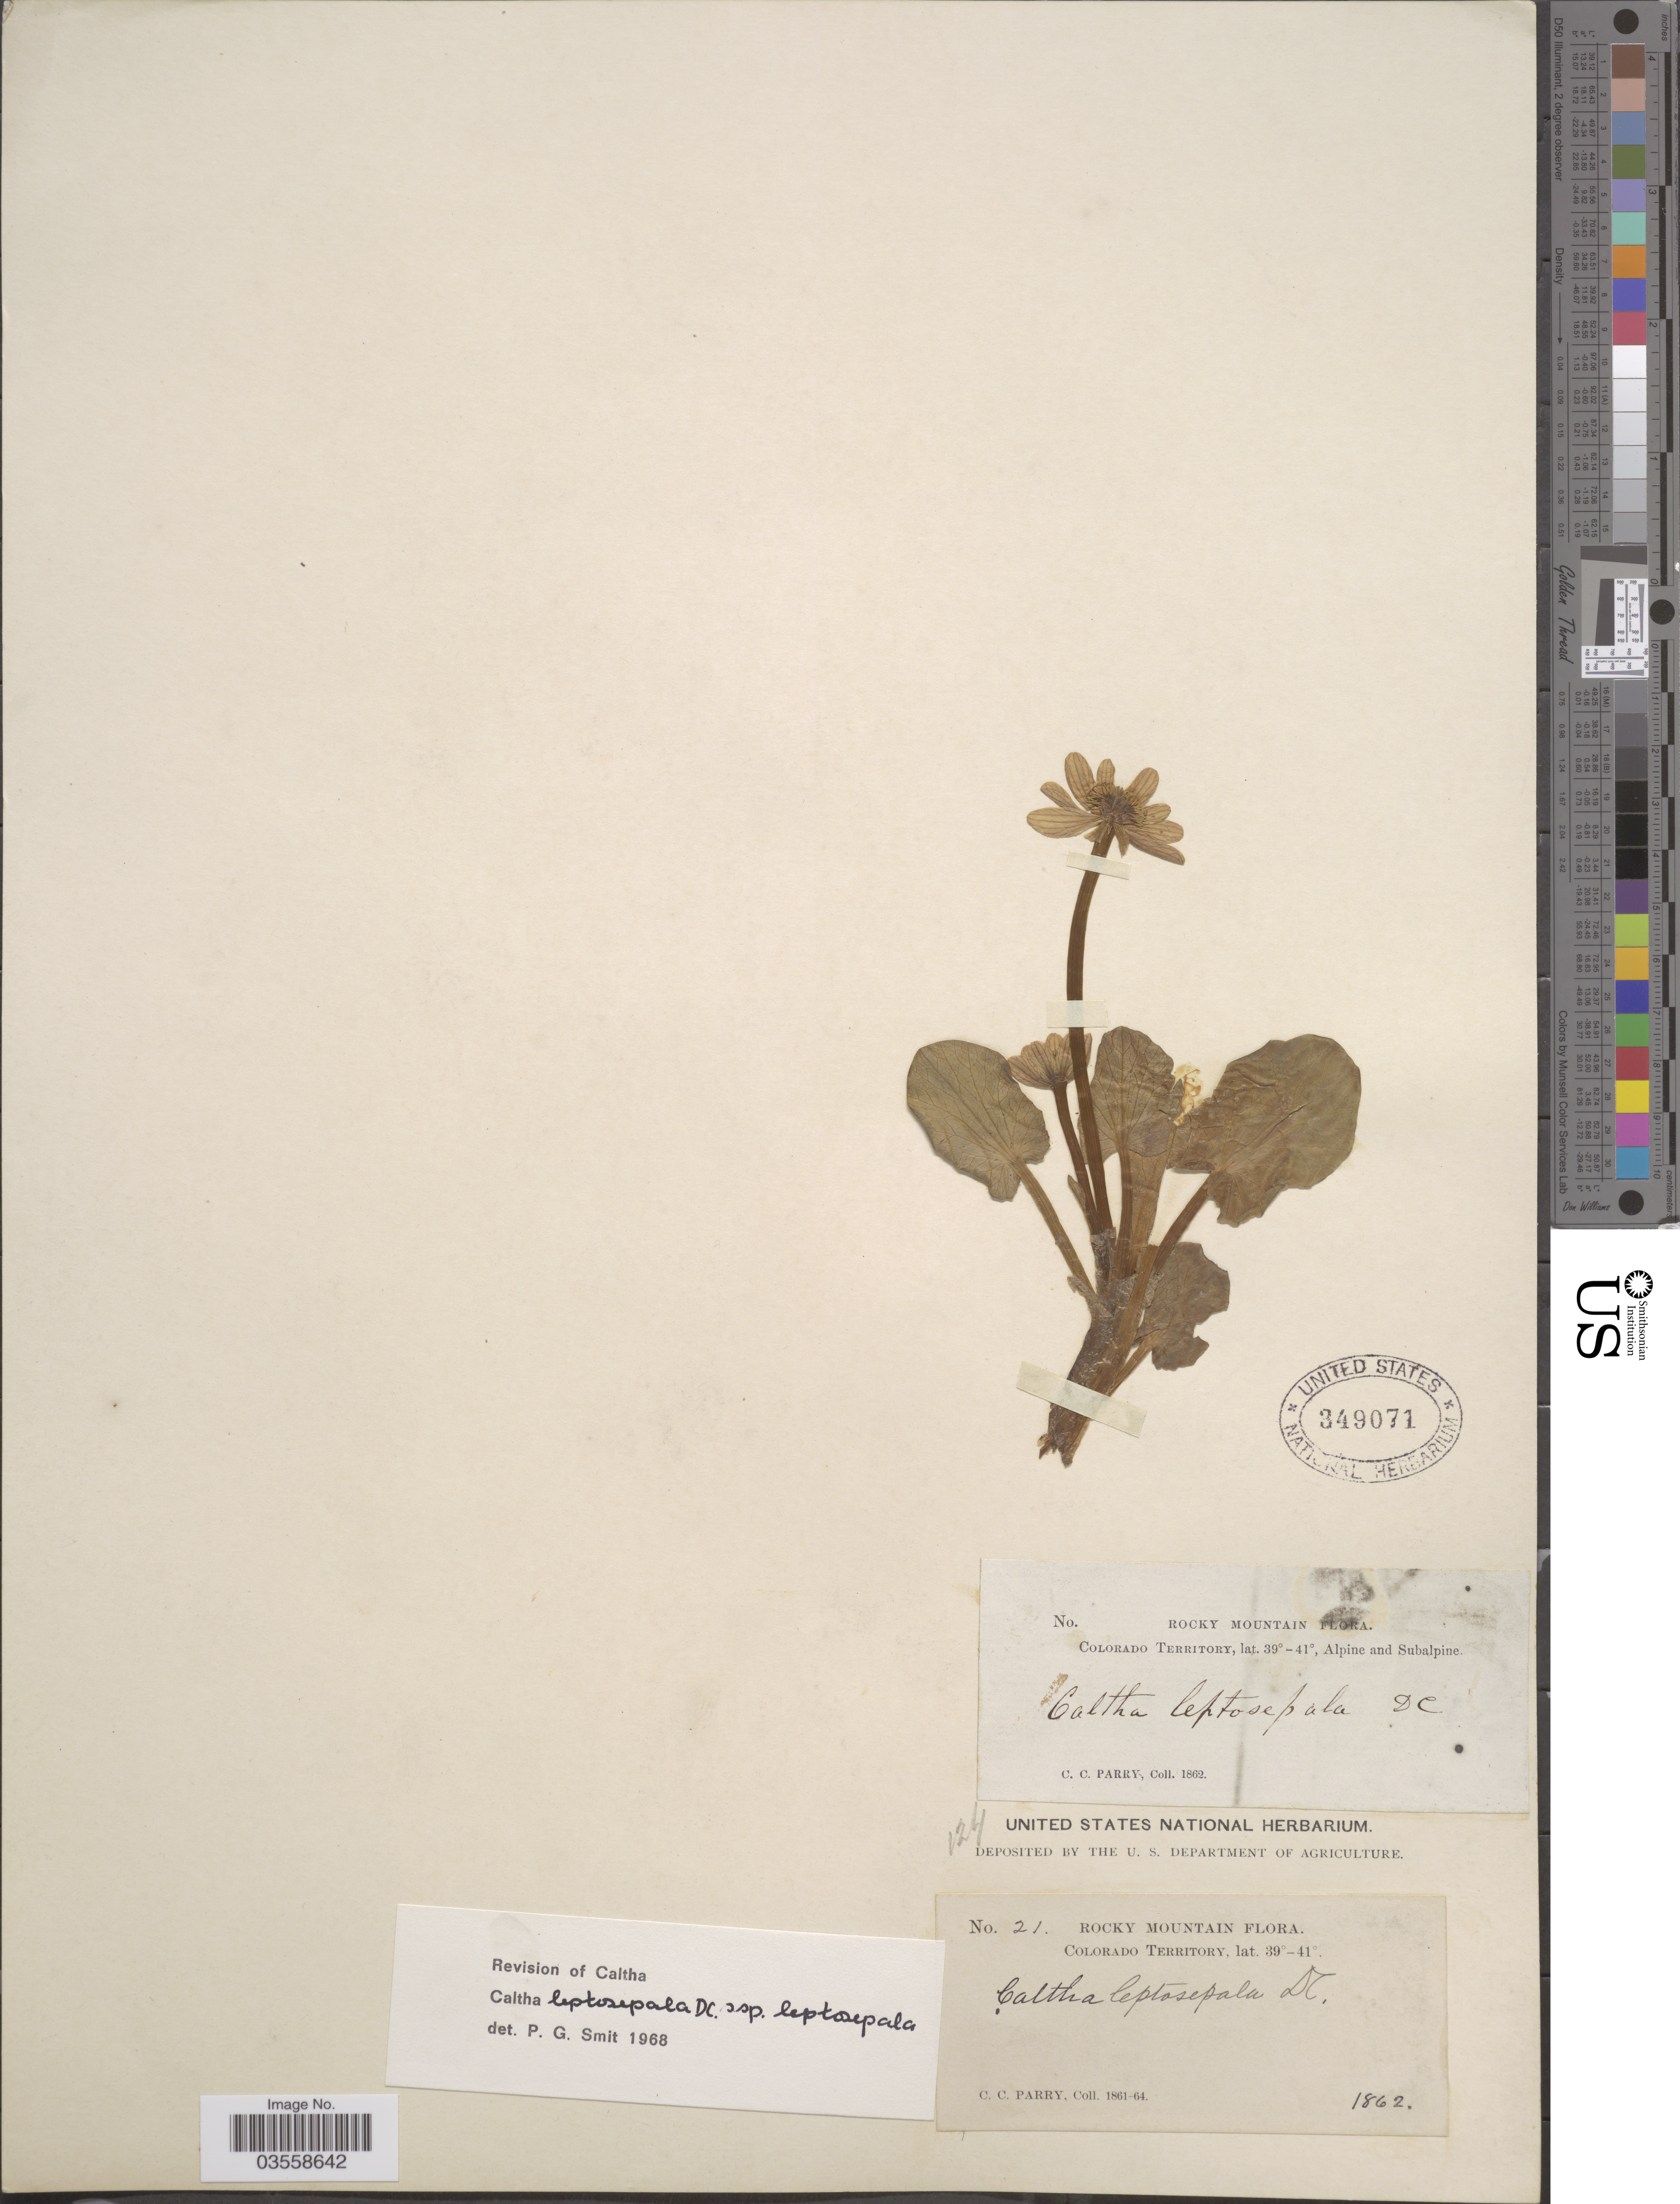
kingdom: Plantae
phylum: Tracheophyta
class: Magnoliopsida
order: Ranunculales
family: Ranunculaceae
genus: Caltha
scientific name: Caltha leptosepala subsp. leptosepala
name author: DC.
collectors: C. C. Parry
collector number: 21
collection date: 1862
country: United States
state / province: Colorado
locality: Rocky Mountain. Alpine and Subalpine.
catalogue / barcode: US 349071